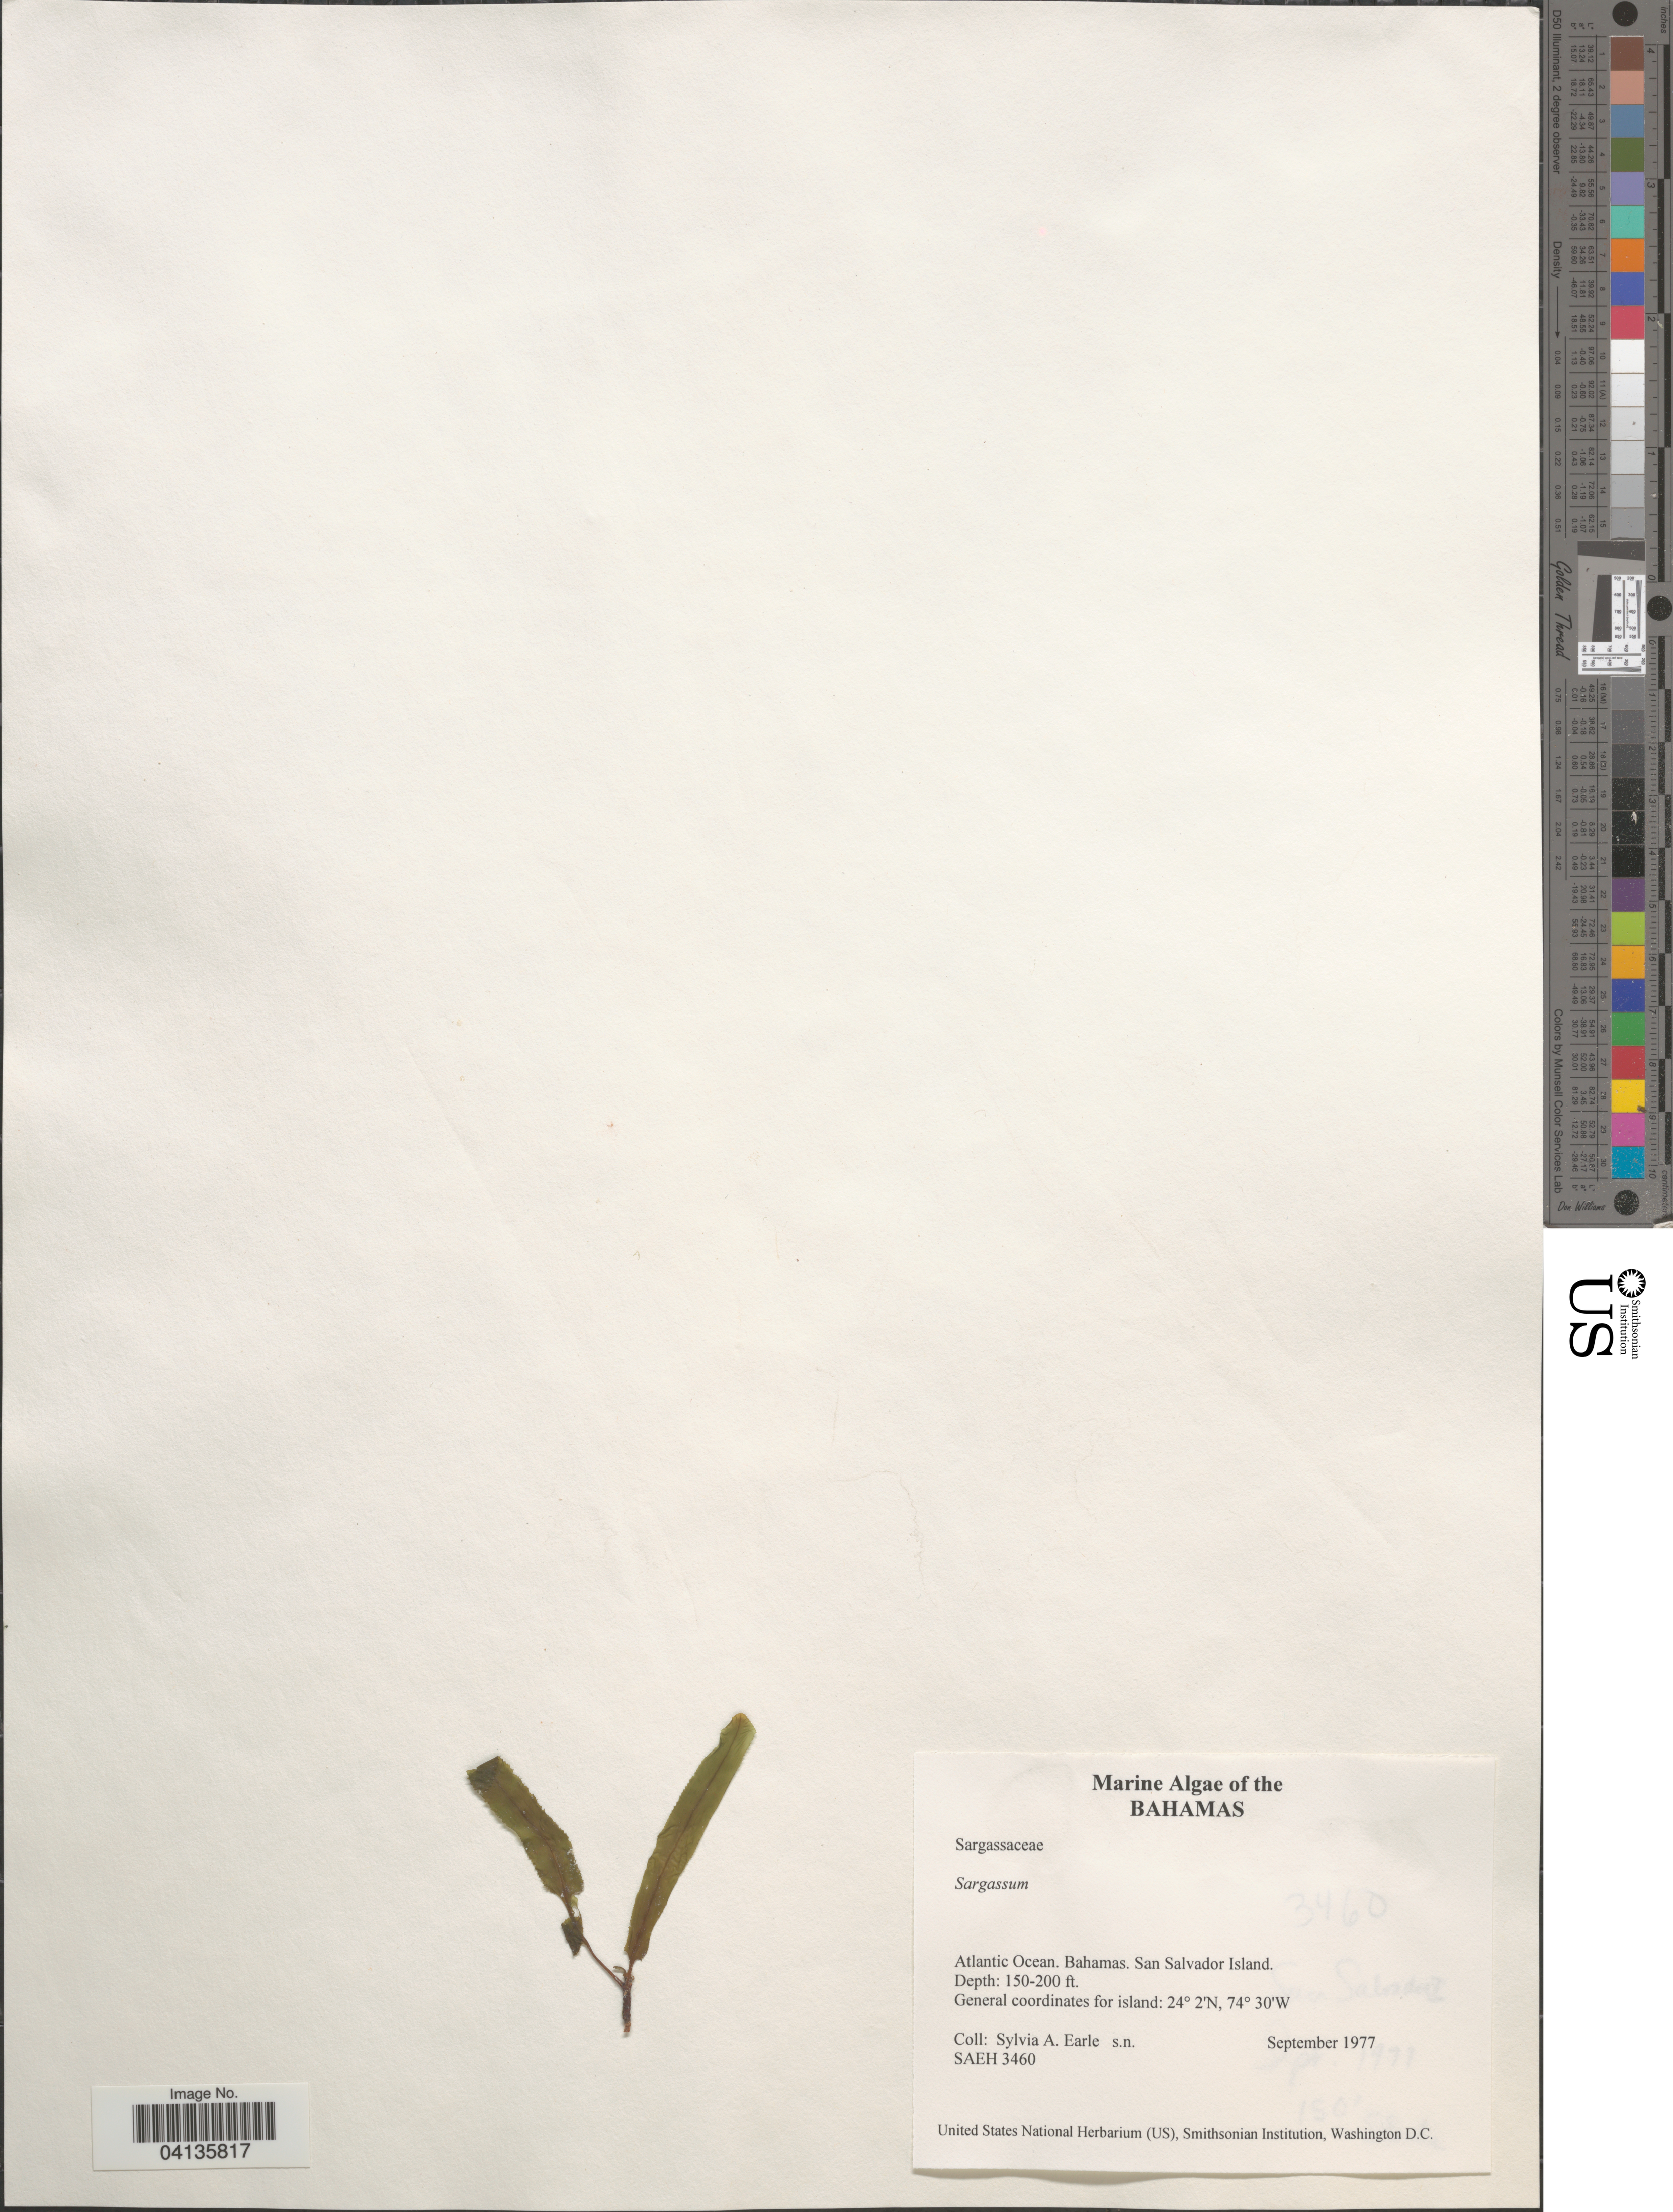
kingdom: Chromista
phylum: Ochrophyta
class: Phaeophyceae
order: Fucales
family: Sargassaceae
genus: Sargassum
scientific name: Sargassum sp.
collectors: S. A. Earle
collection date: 1977-09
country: Bahamas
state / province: San Salvador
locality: Atlantic Ocean. San Salvador Island.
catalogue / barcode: US 238676